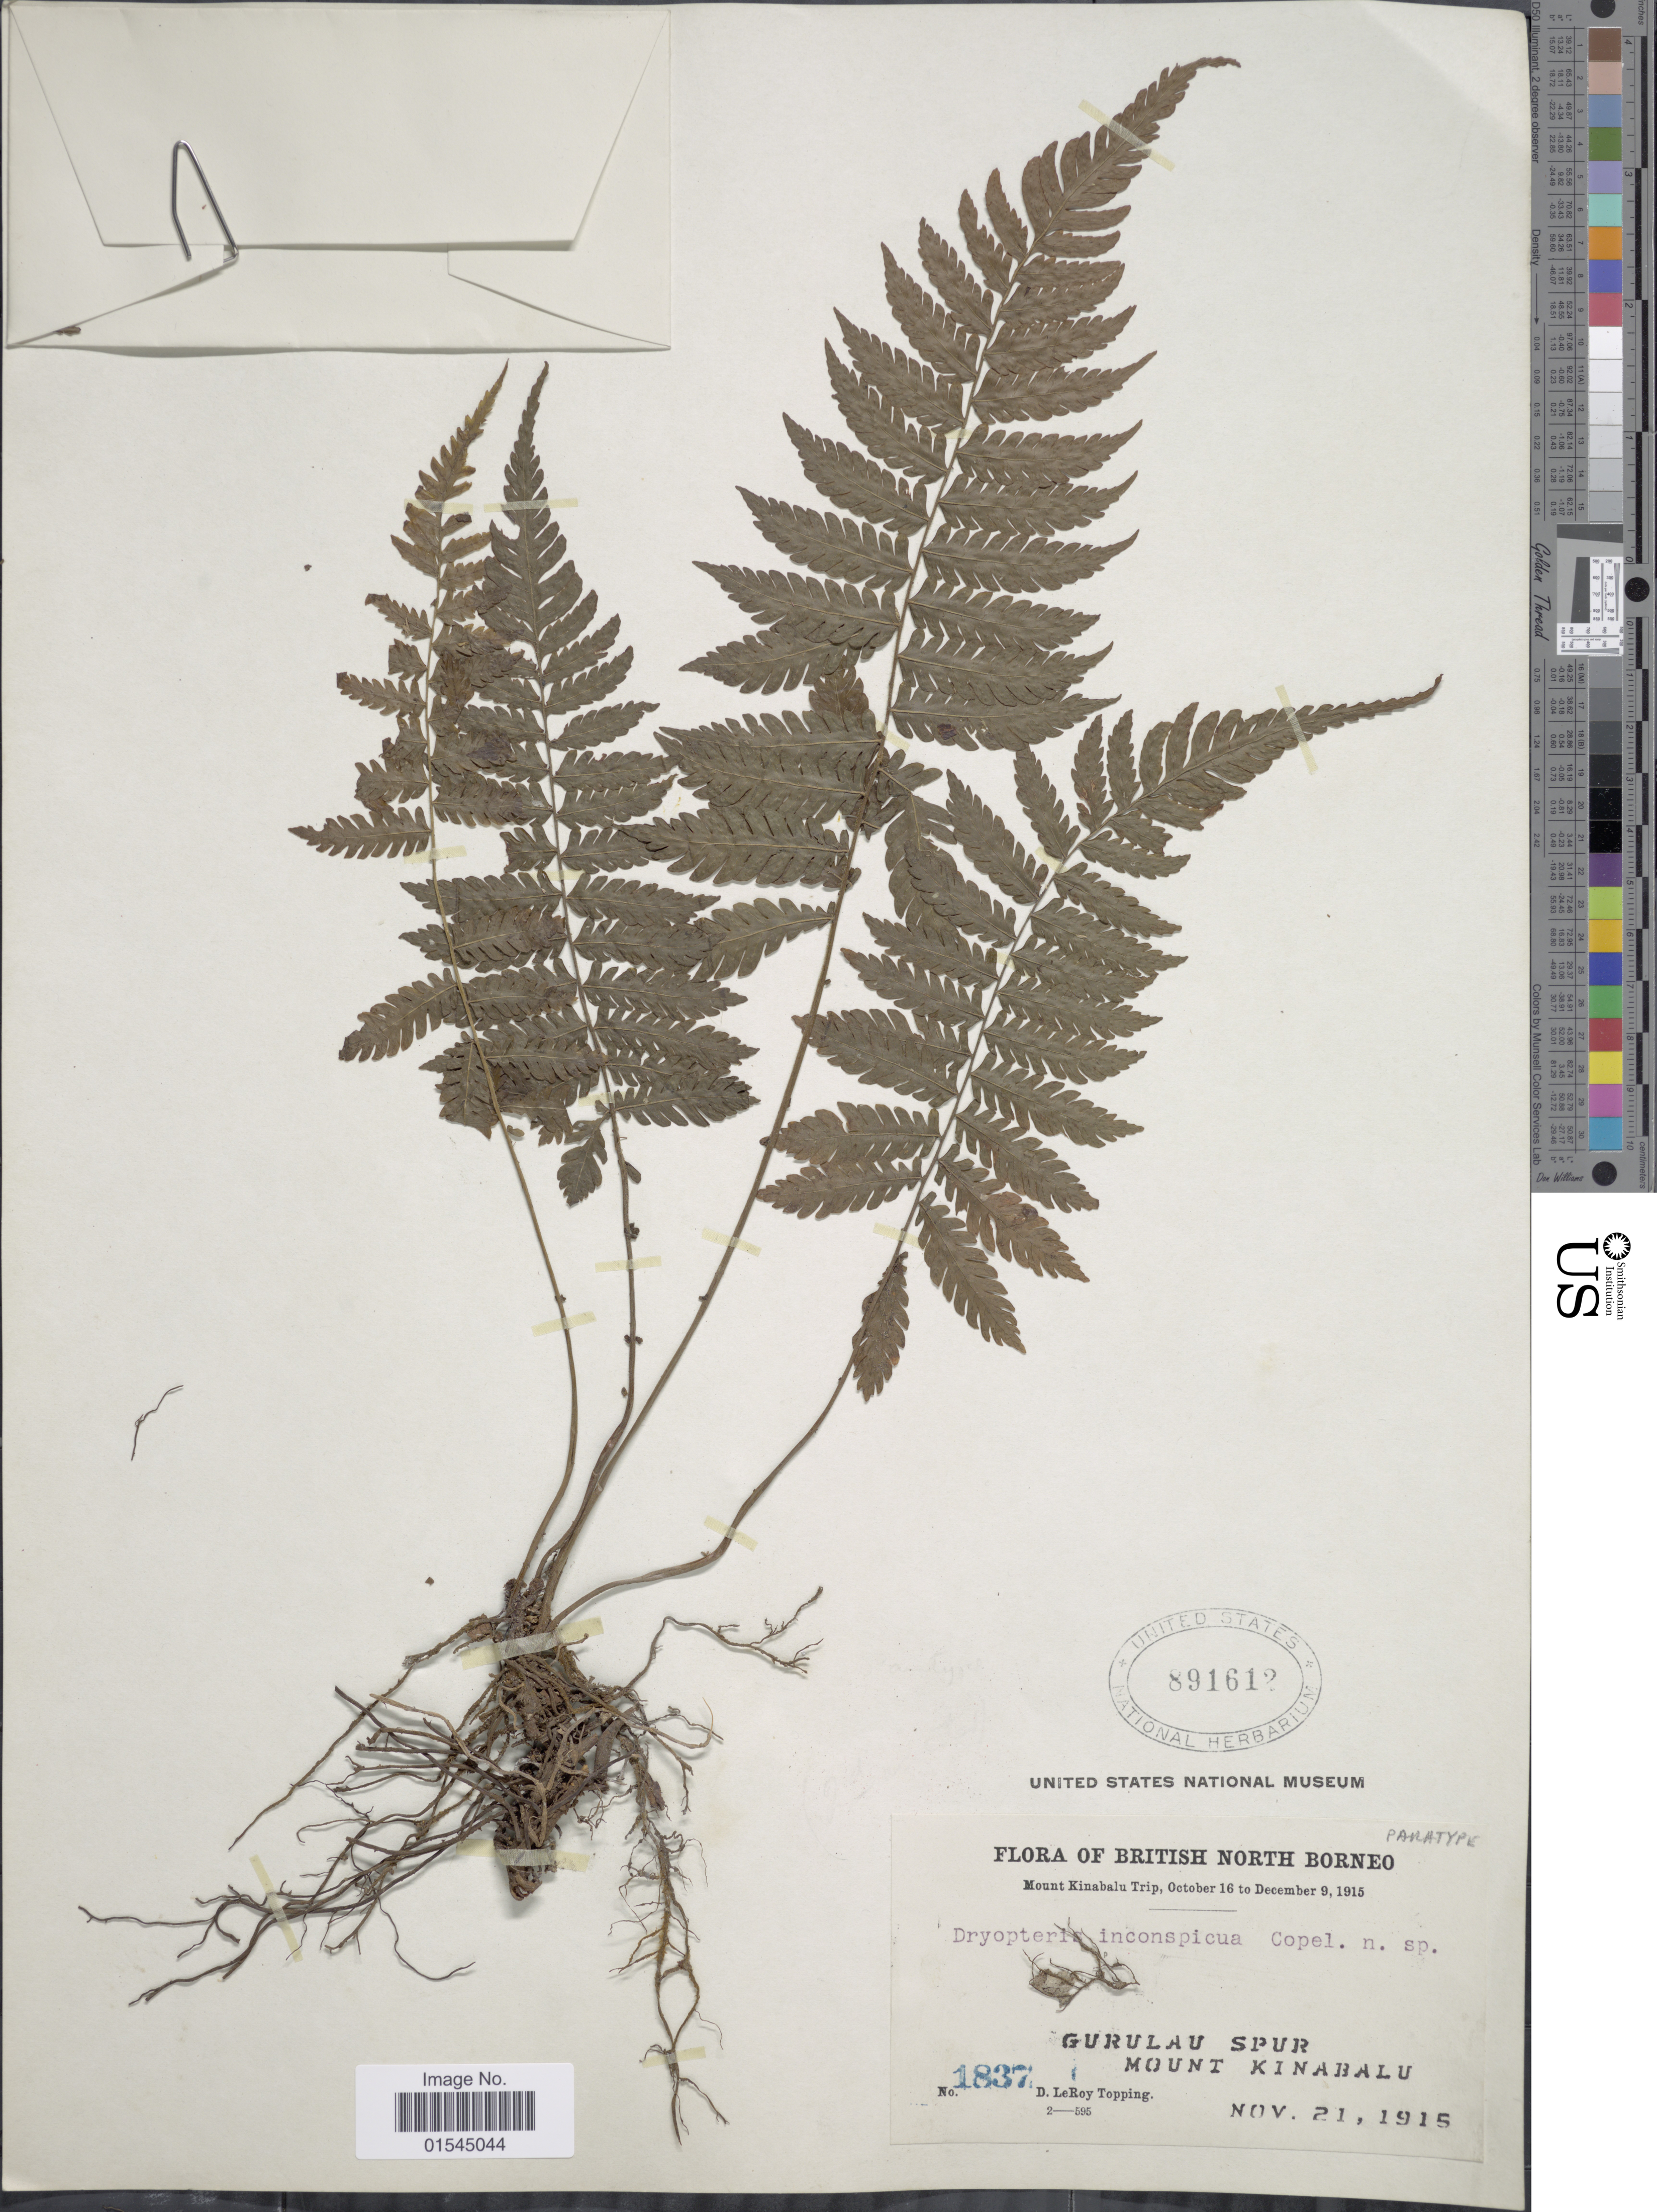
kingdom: Plantae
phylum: Tracheophyta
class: Polypodiopsida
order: Polypodiales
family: Thelypteridaceae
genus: Sphaerostephanos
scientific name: Sphaerostephanos inconspicuus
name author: (Copel.) Holttum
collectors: D. L. Topping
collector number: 1837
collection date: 1915-11-21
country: Malaysia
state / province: Sabah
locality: British North Borneo. Gurulau Spur, Mount Kinabalu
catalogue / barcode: US 891612